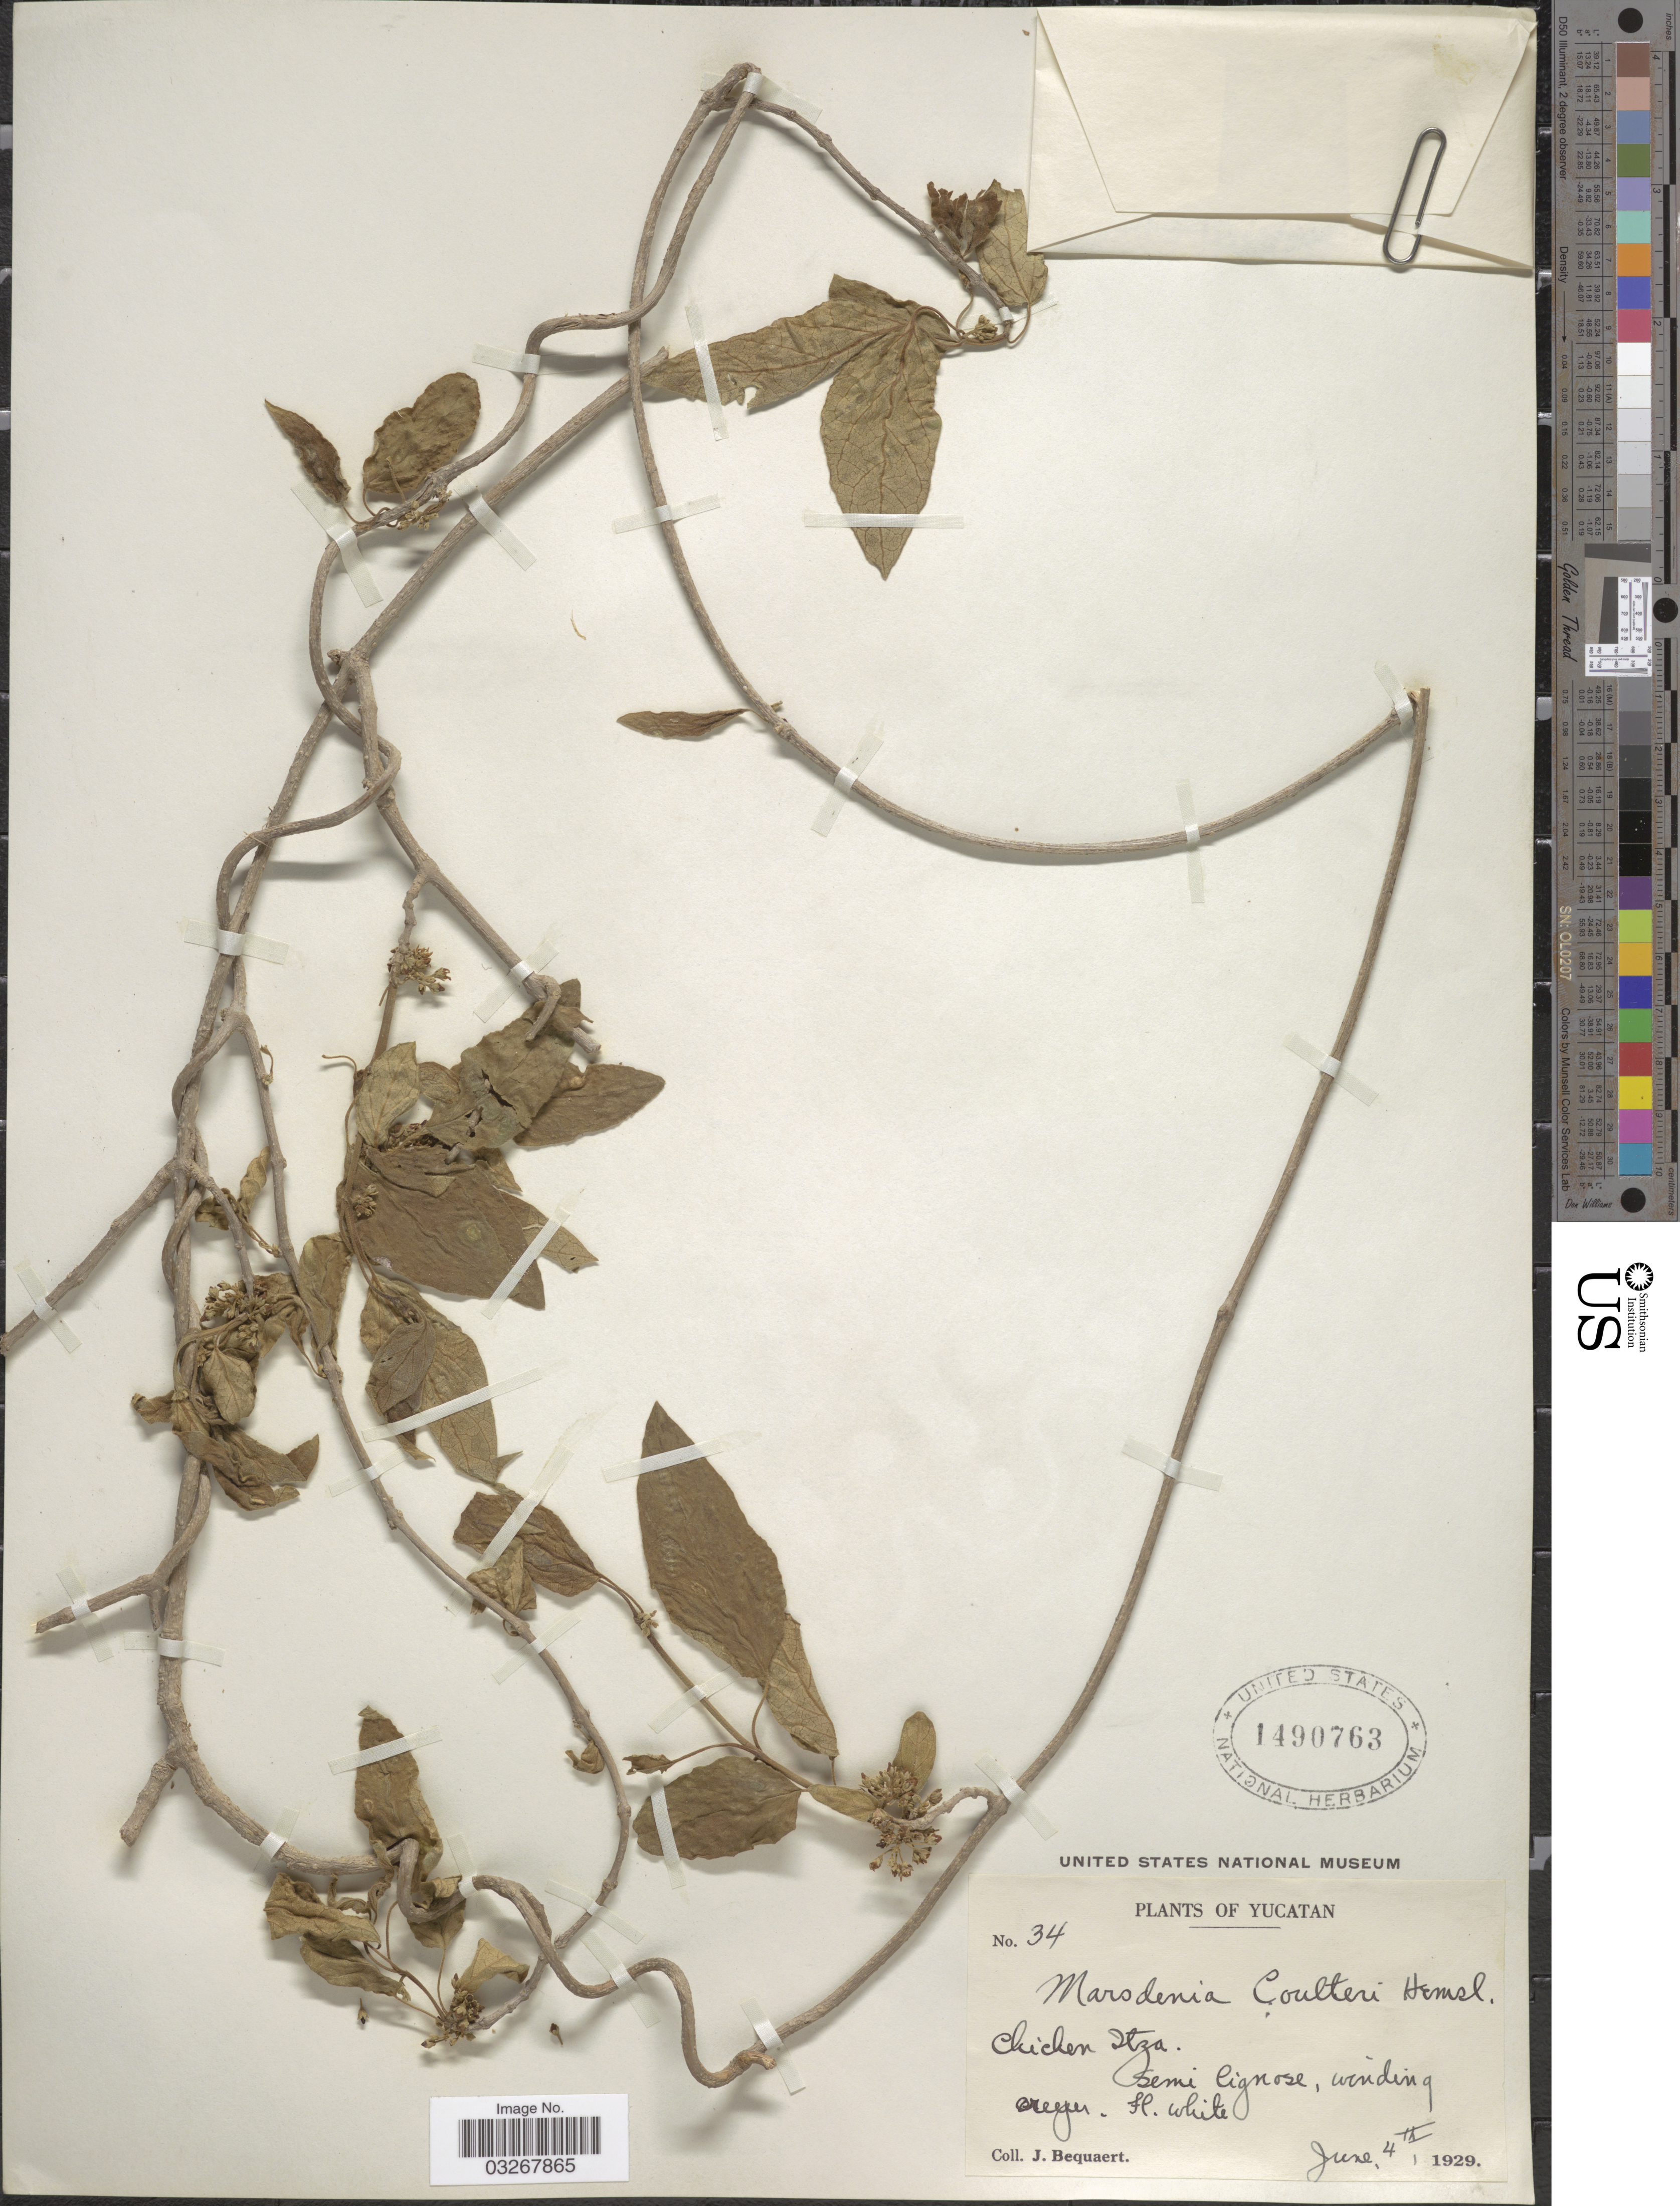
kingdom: Plantae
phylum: Tracheophyta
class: Magnoliopsida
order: Gentianales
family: Apocynaceae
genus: Marsdenia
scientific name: Marsdenia coulteri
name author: Hemsl.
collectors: J. Bequaert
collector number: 34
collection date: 1929-06-04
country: Mexico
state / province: Yucatán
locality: Chichen Itza.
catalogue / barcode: US 1490763